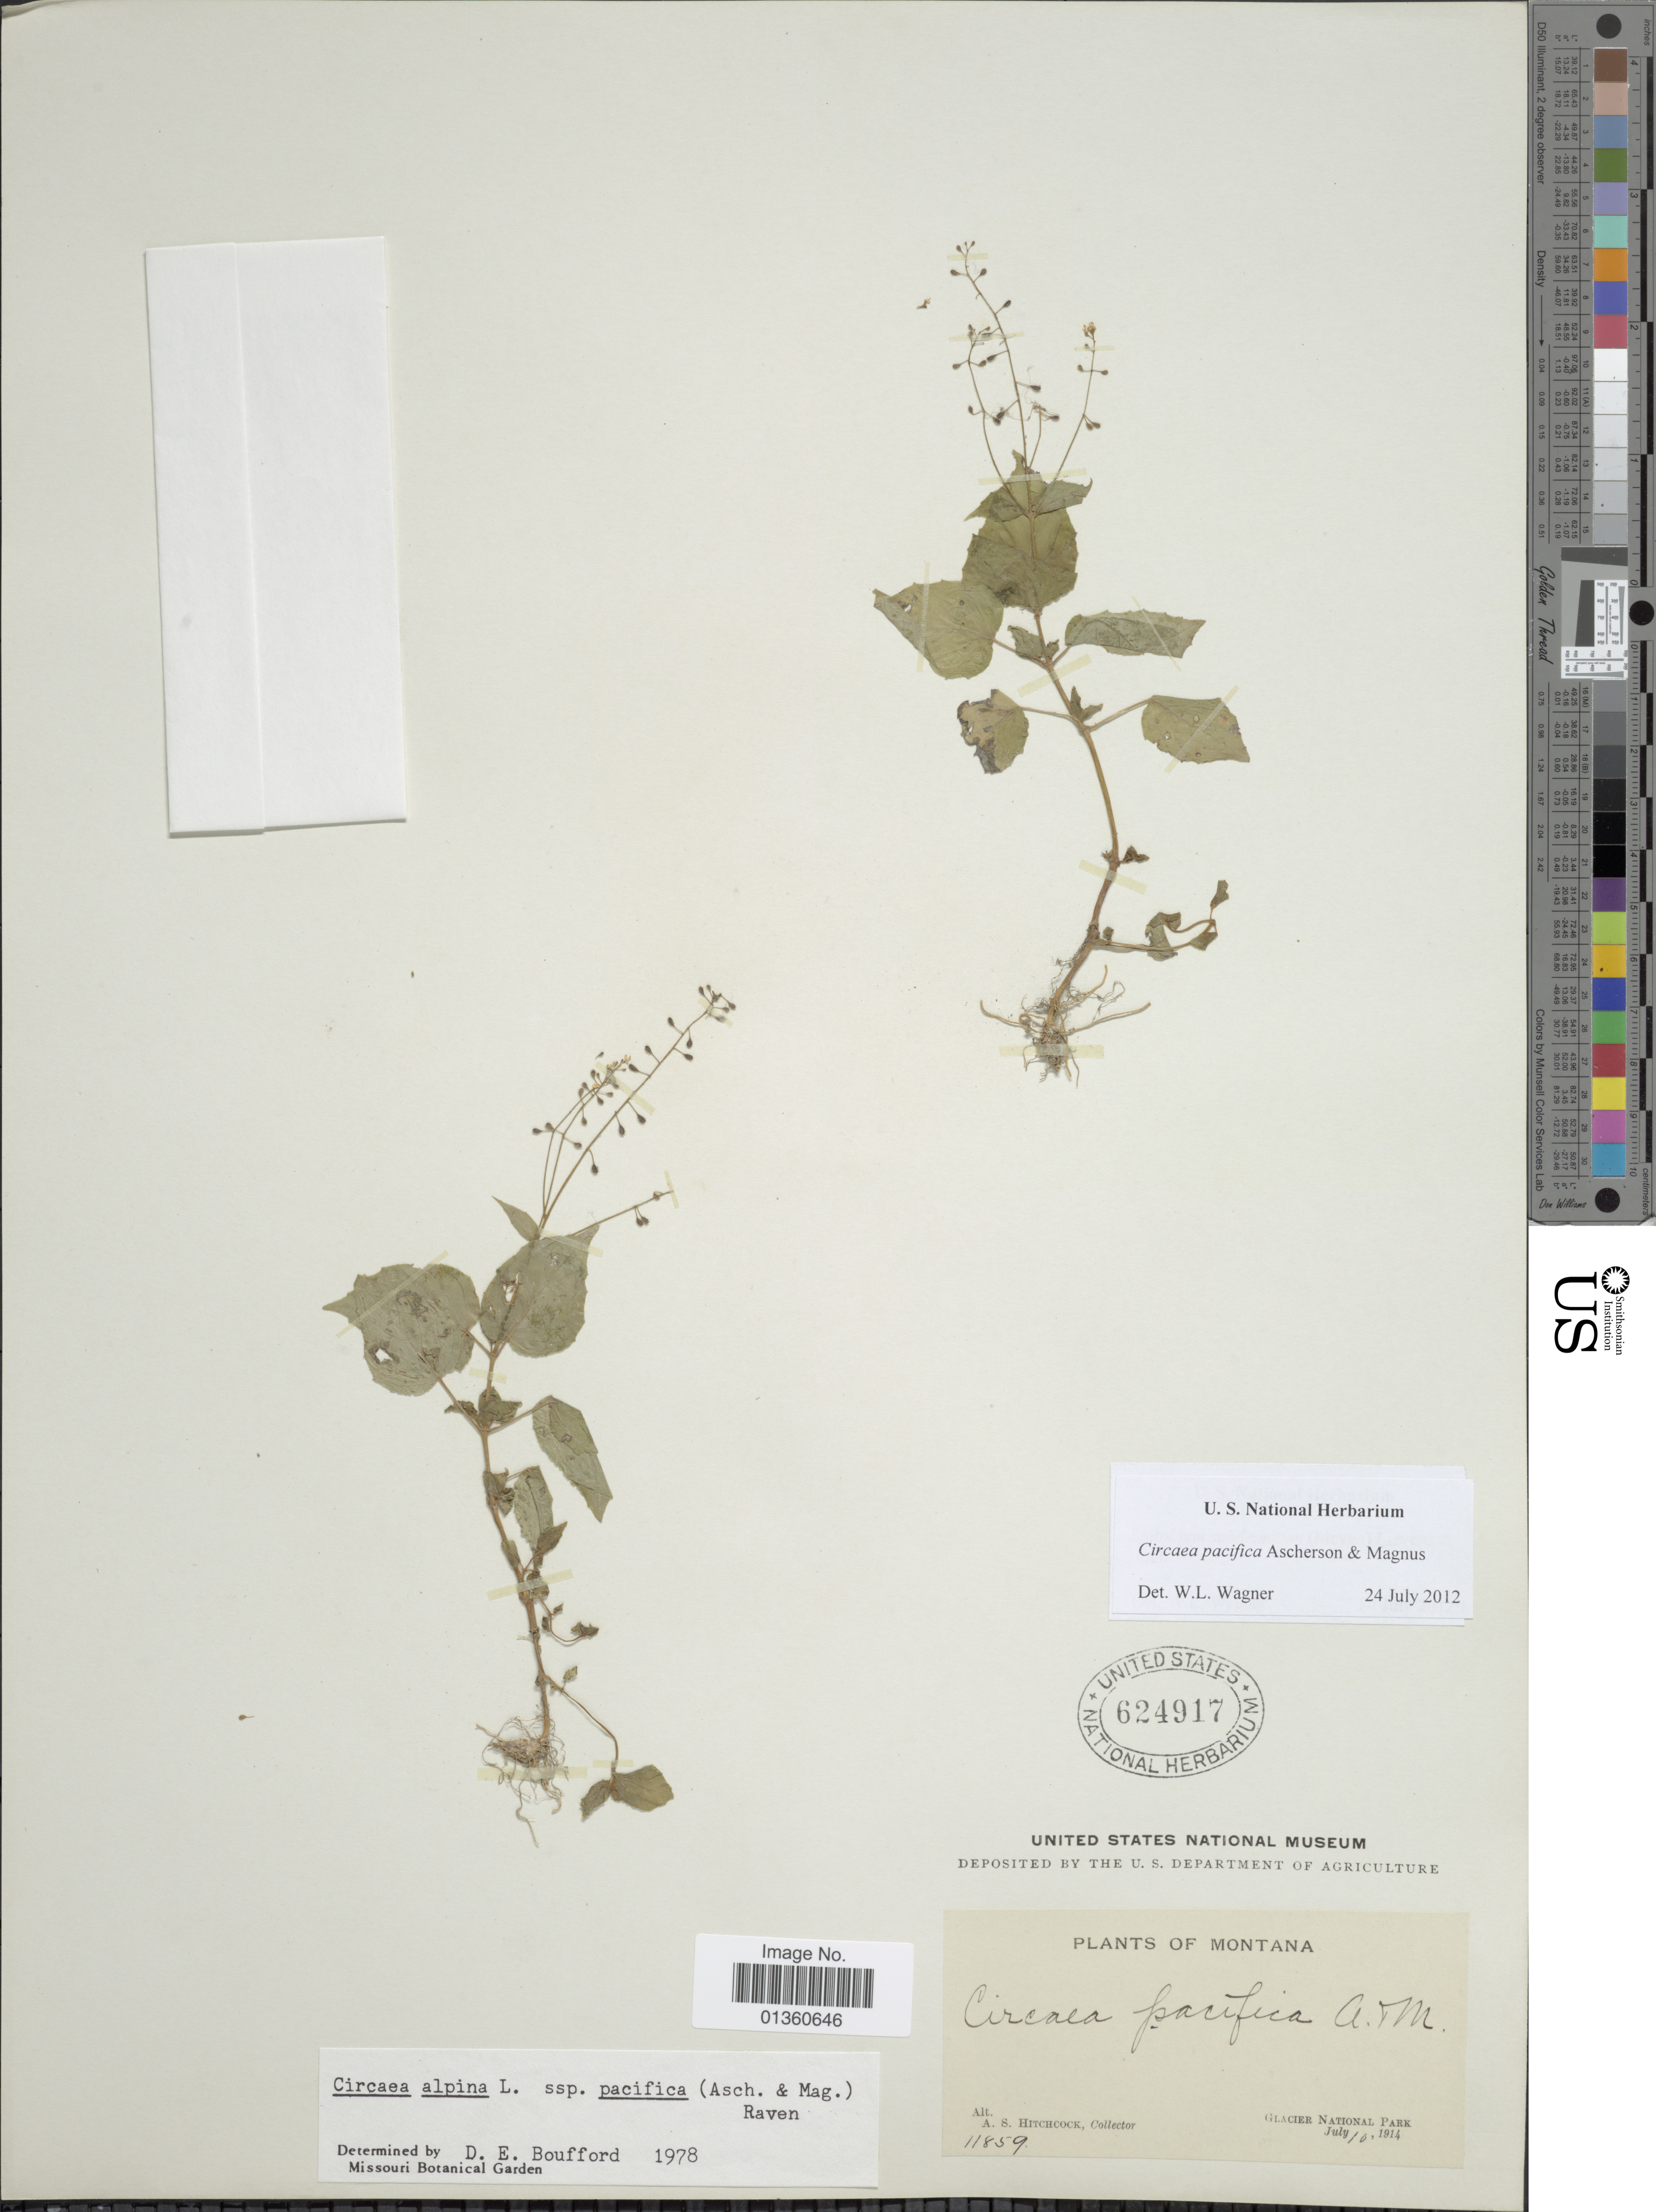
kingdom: Plantae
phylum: Tracheophyta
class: Magnoliopsida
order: Myrtales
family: Onagraceae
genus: Circaea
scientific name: Circaea pacifica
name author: Asch. & Magnus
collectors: A. S. Hitchcock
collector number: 11859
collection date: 1914-07-10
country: United States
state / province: Montana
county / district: Flathead / Glacier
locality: Glacier National Park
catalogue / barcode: US 624917